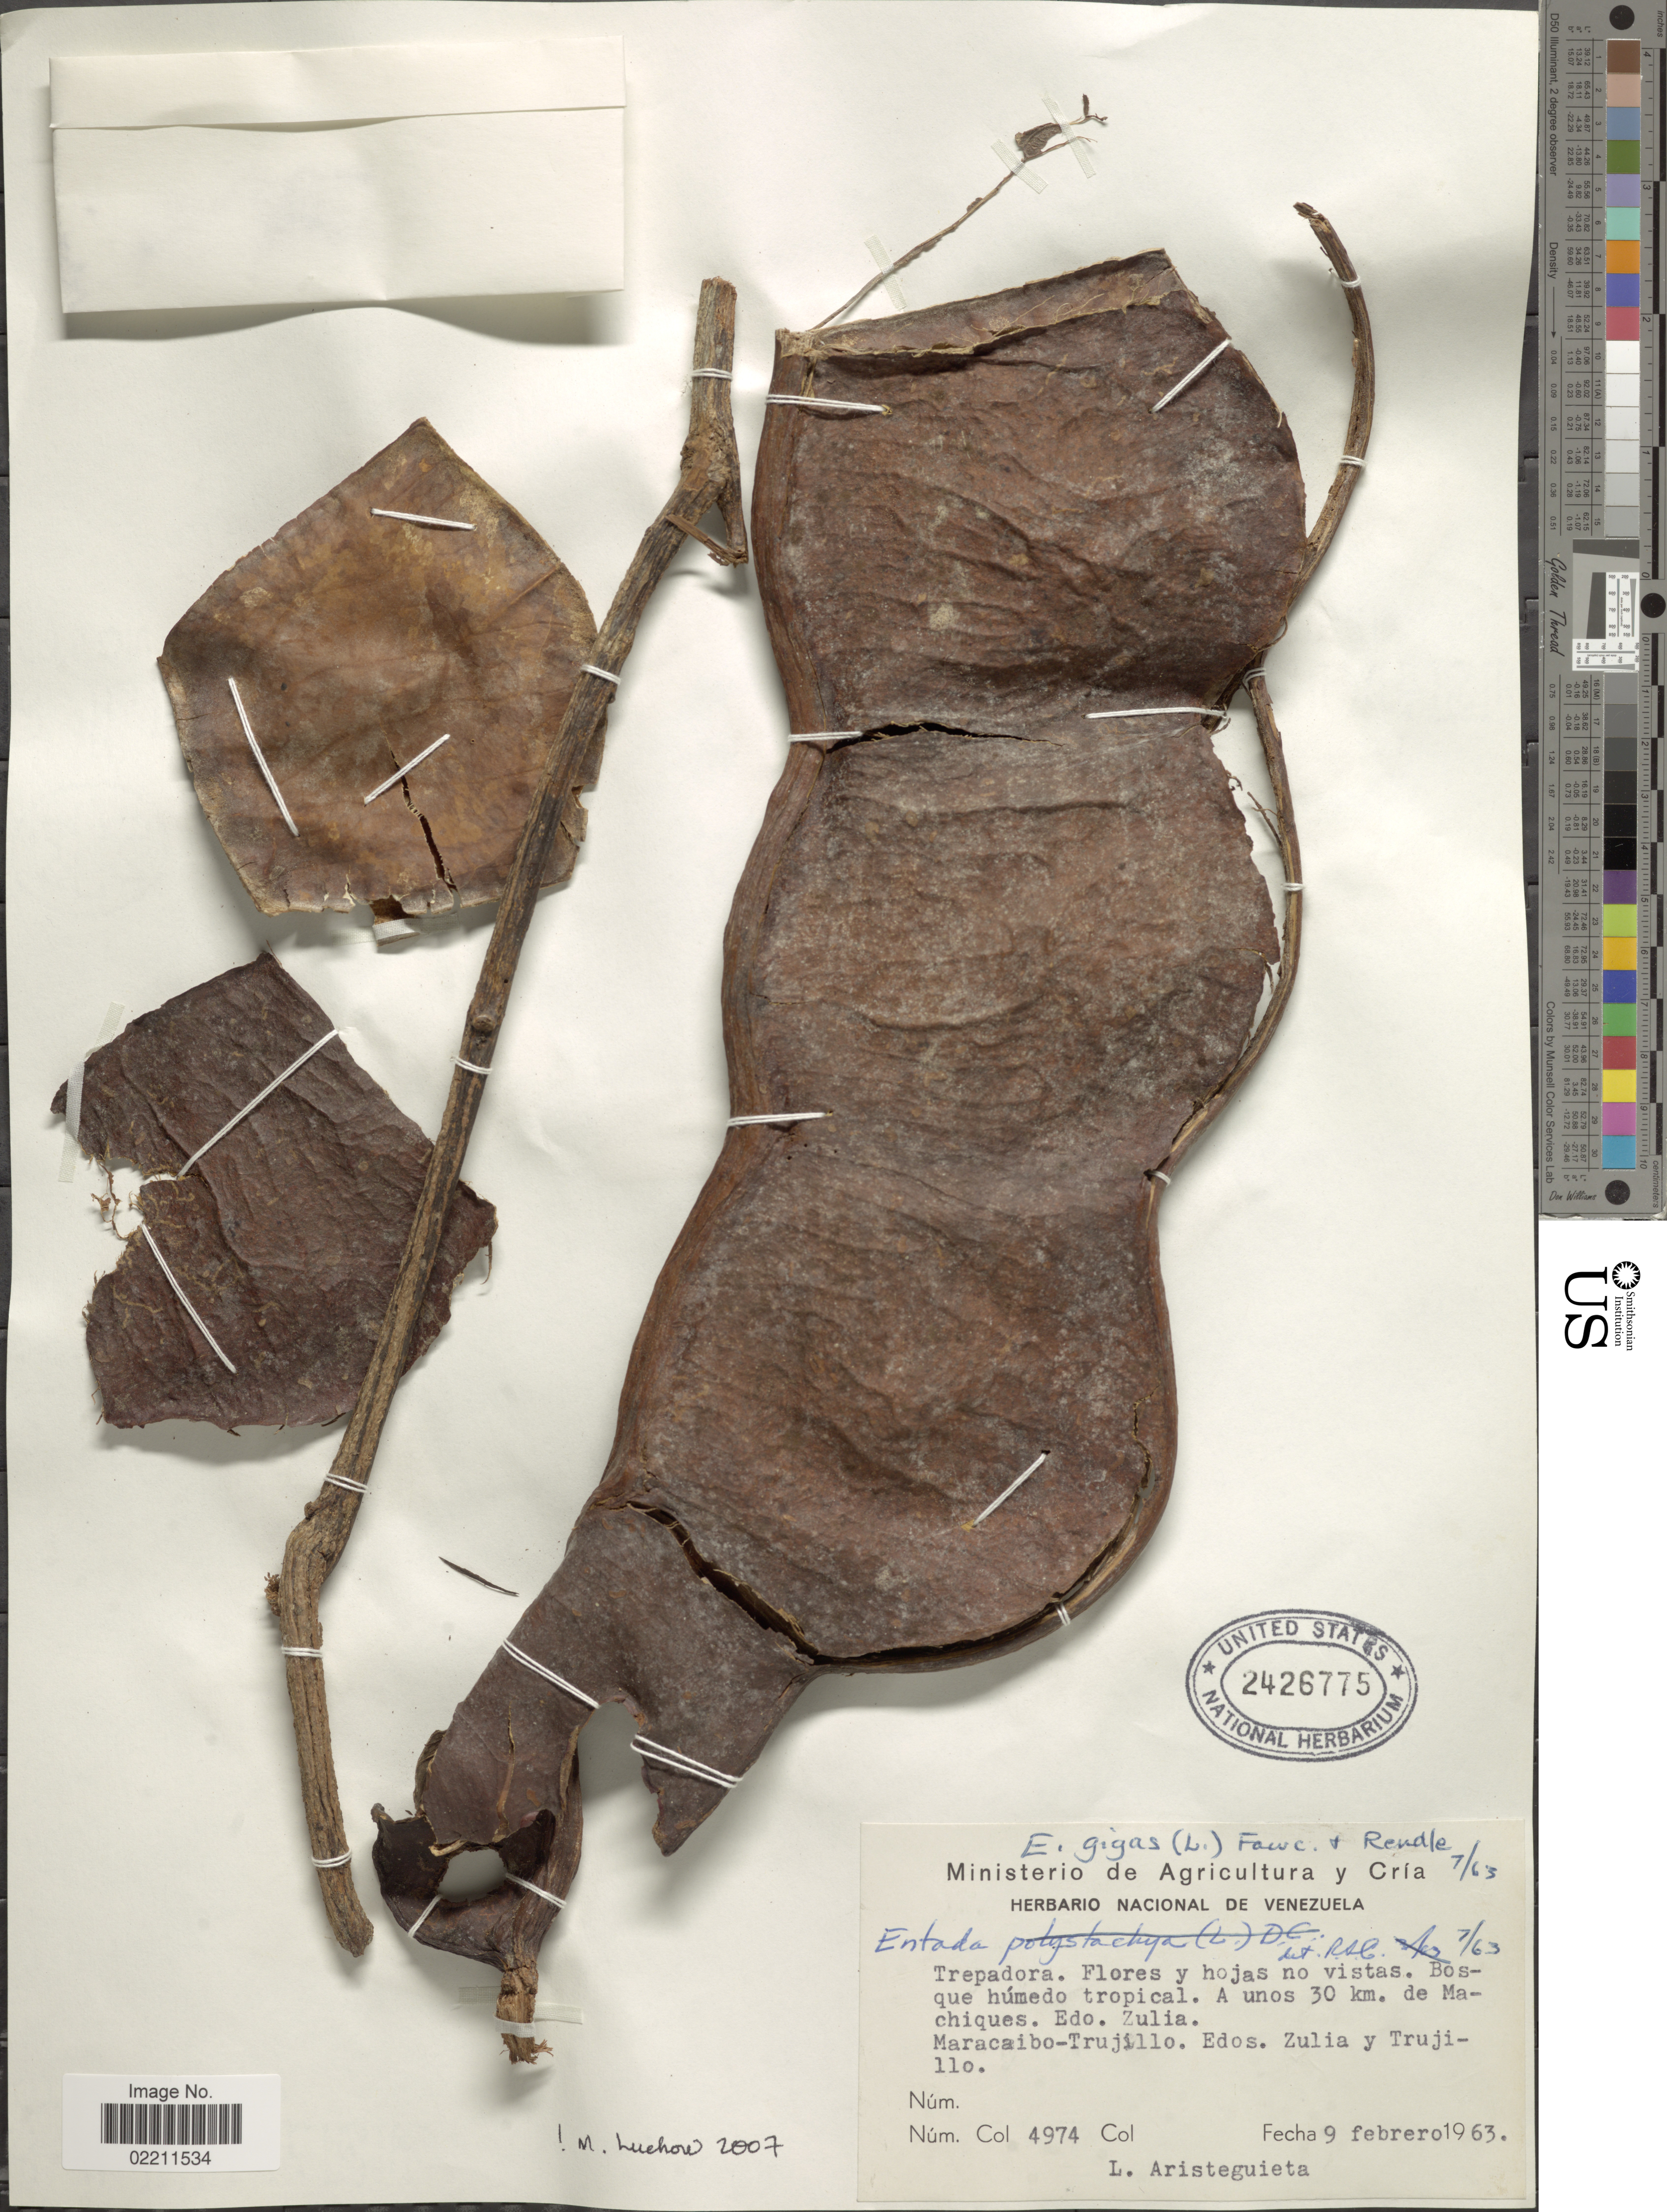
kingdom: Plantae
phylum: Tracheophyta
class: Magnoliopsida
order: Fabales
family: Fabaceae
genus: Entada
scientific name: Entada gigas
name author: (L.) Fawc. & Rendle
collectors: L. Aristeguieta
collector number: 4974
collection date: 1963-02-09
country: Venezuela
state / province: Zulia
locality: A unos 30 km. de Machiques. Edo. Zulia. Maracaibo-Trujillo, Edos, Zulia y Trujillo.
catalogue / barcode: US 2426775